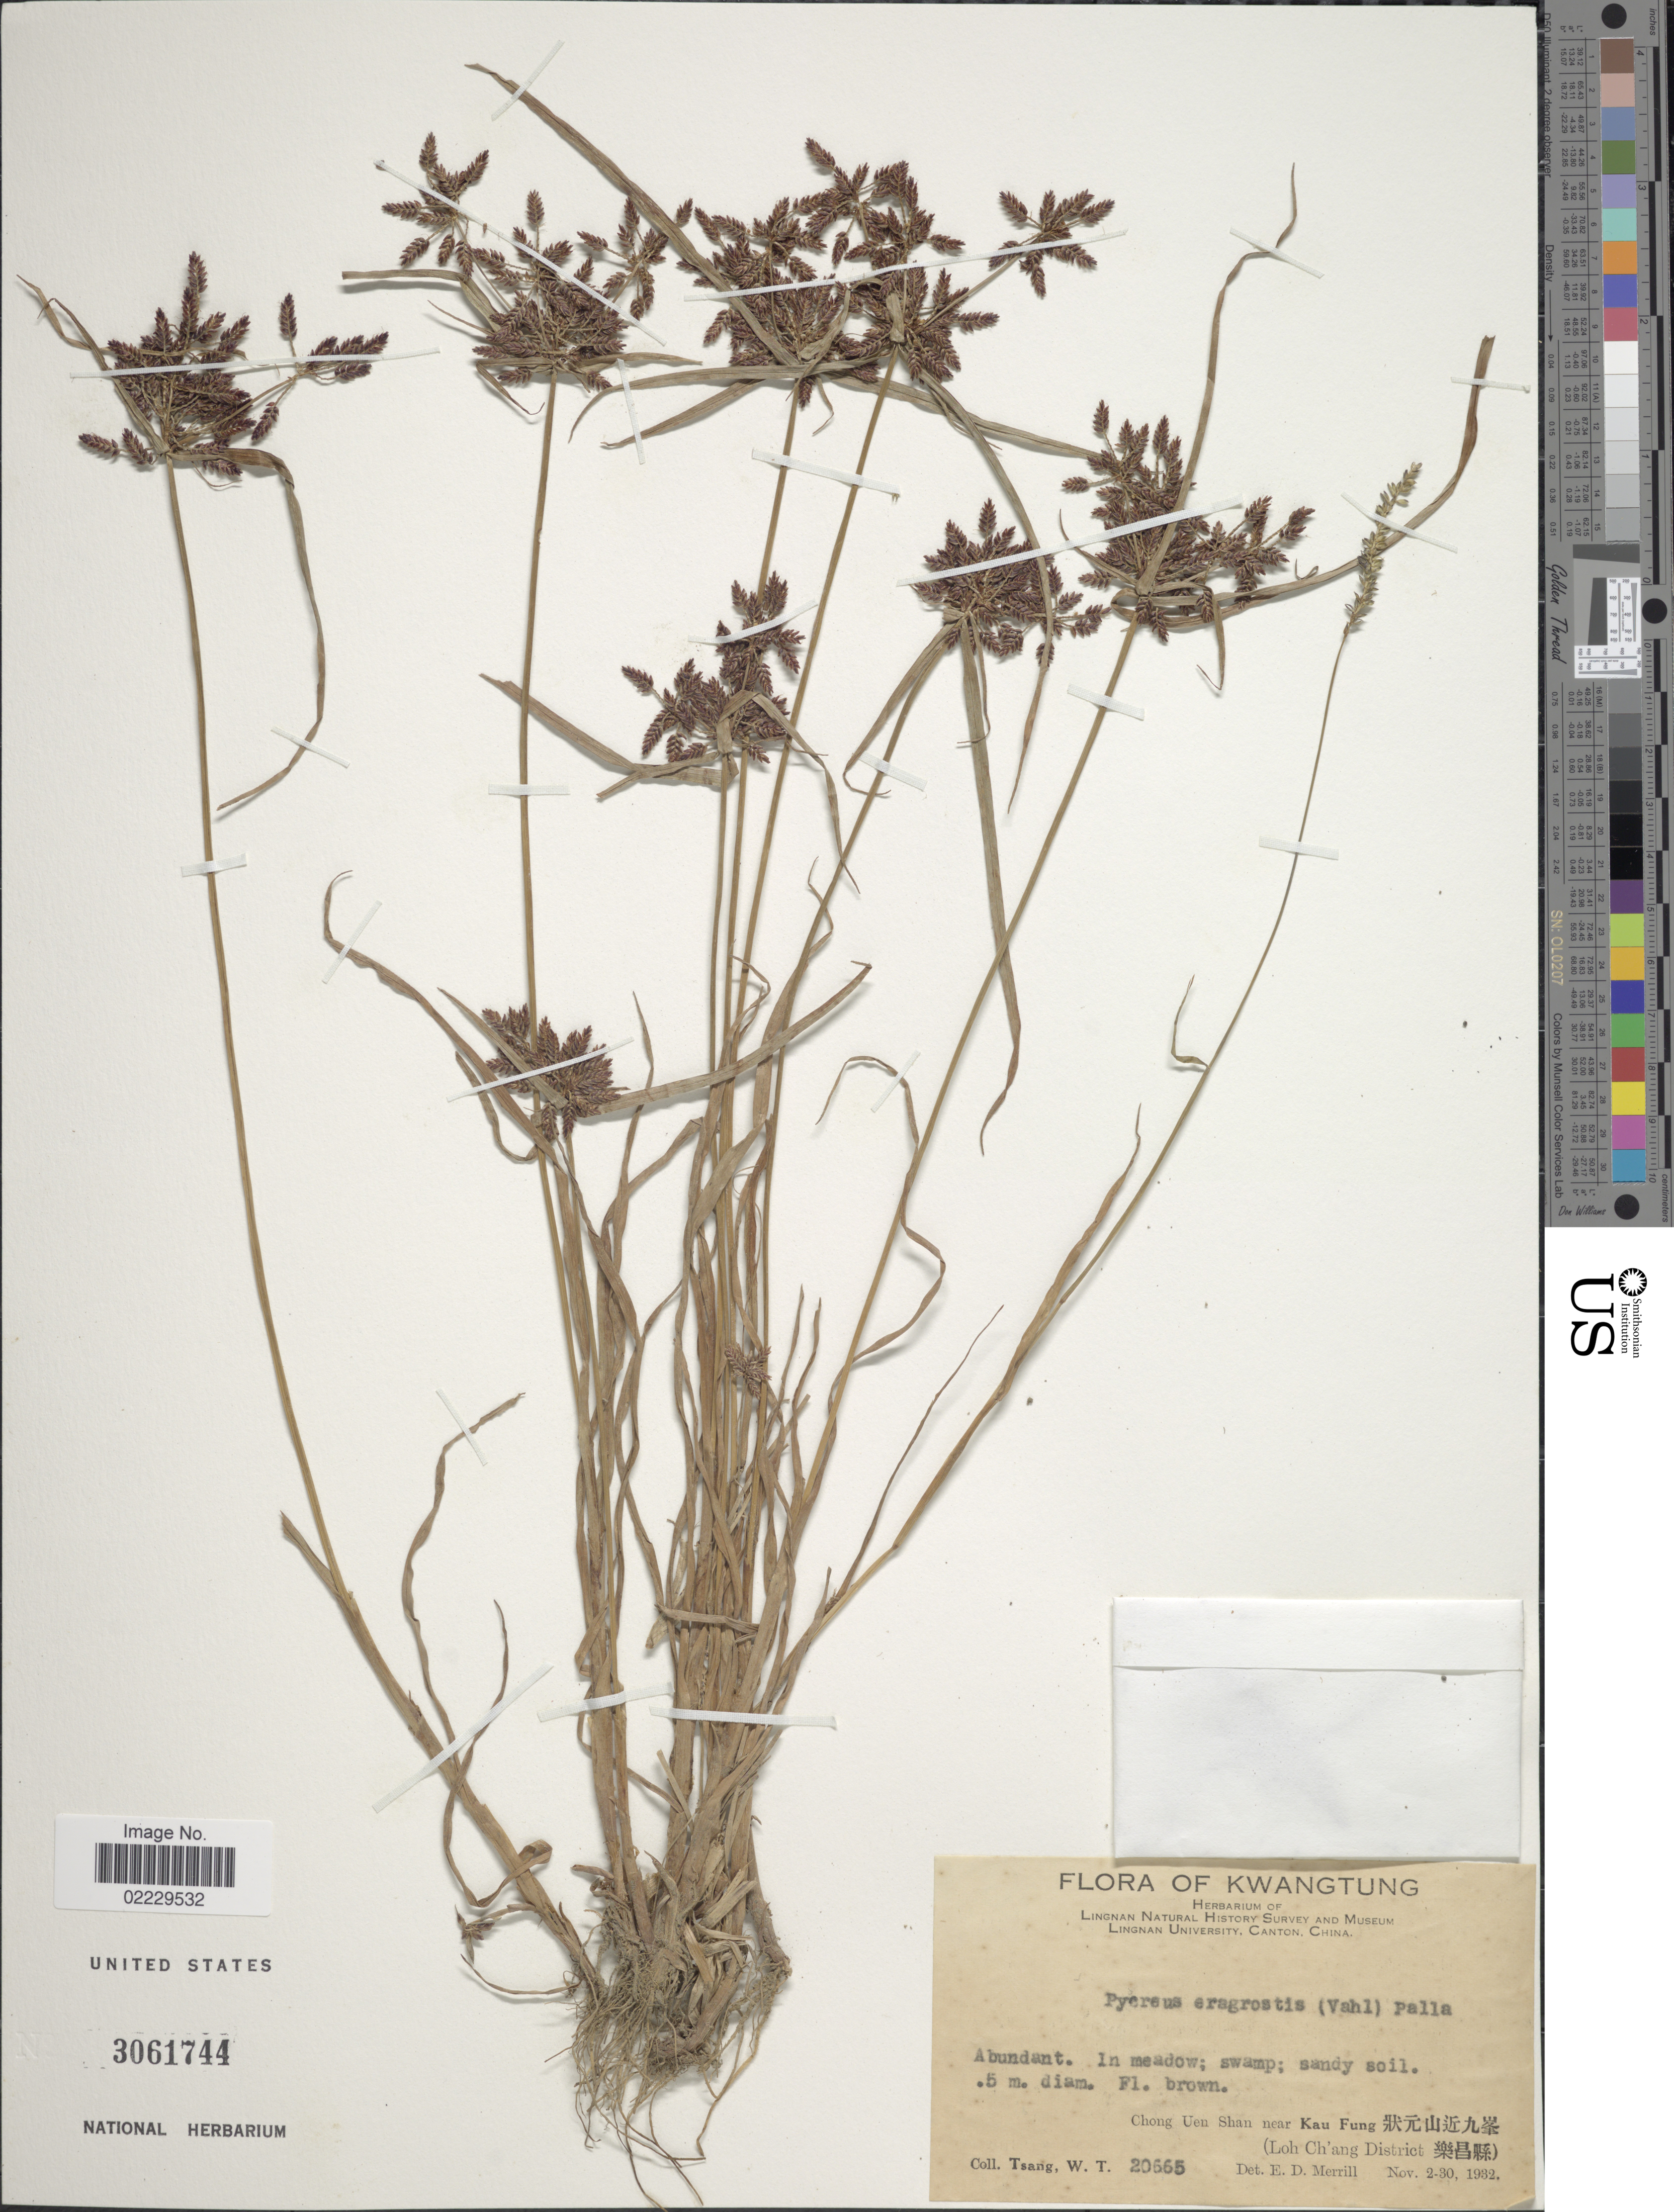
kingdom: Plantae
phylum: Tracheophyta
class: Liliopsida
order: Poales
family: Cyperaceae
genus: Cyperus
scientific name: Cyperus sanguinolentus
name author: Vahl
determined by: Strong, Mark T., (BOT), Smithsonian Institution - National Museum of Natural History (UNITED STATES)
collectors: W. T. Tsang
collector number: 20665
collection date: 1932-11-02/1932-11-30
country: China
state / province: Guangdong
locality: Kwangtung, Chong Uen Shan near Kau Fung (Loh Ch'ang District)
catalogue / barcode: US 3061744